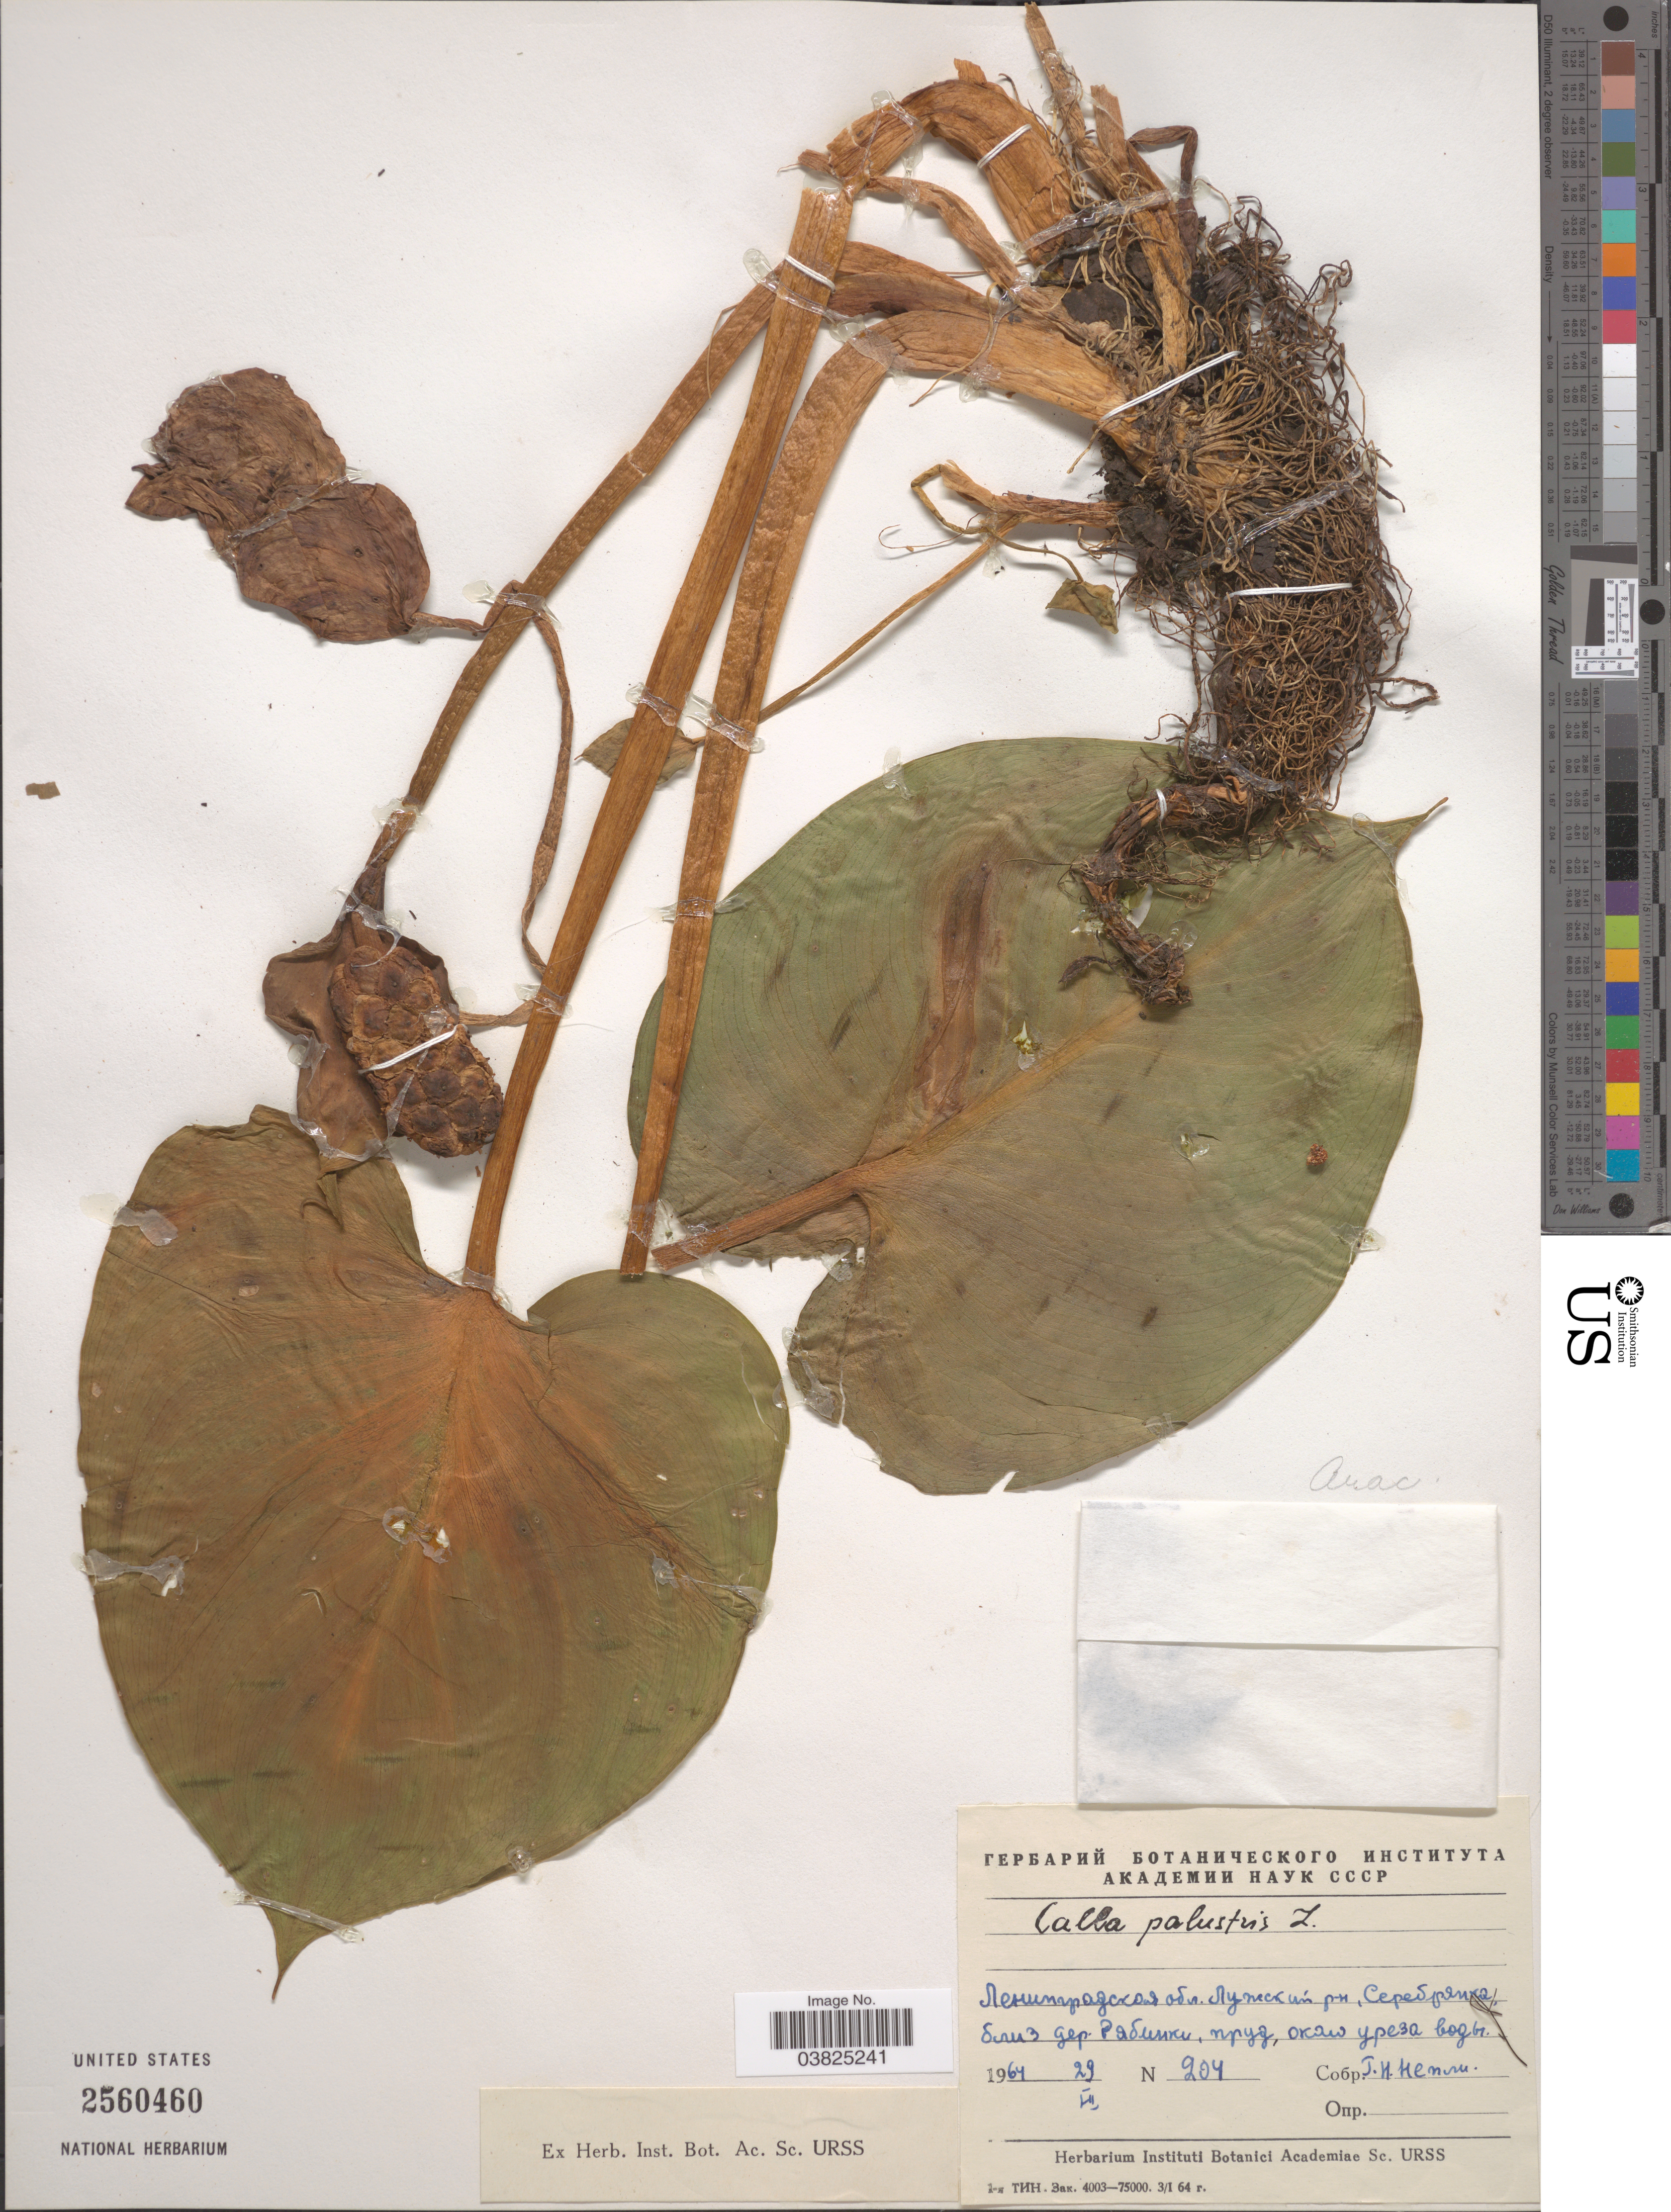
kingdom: Plantae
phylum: Tracheophyta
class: Liliopsida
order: Alismatales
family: Araceae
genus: Calla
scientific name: Calla palustris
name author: L.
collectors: X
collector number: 204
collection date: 1964-07-29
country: Russian Federation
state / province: Leningrad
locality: Luzhskiy District, near village Rybinka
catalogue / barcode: US 2560460